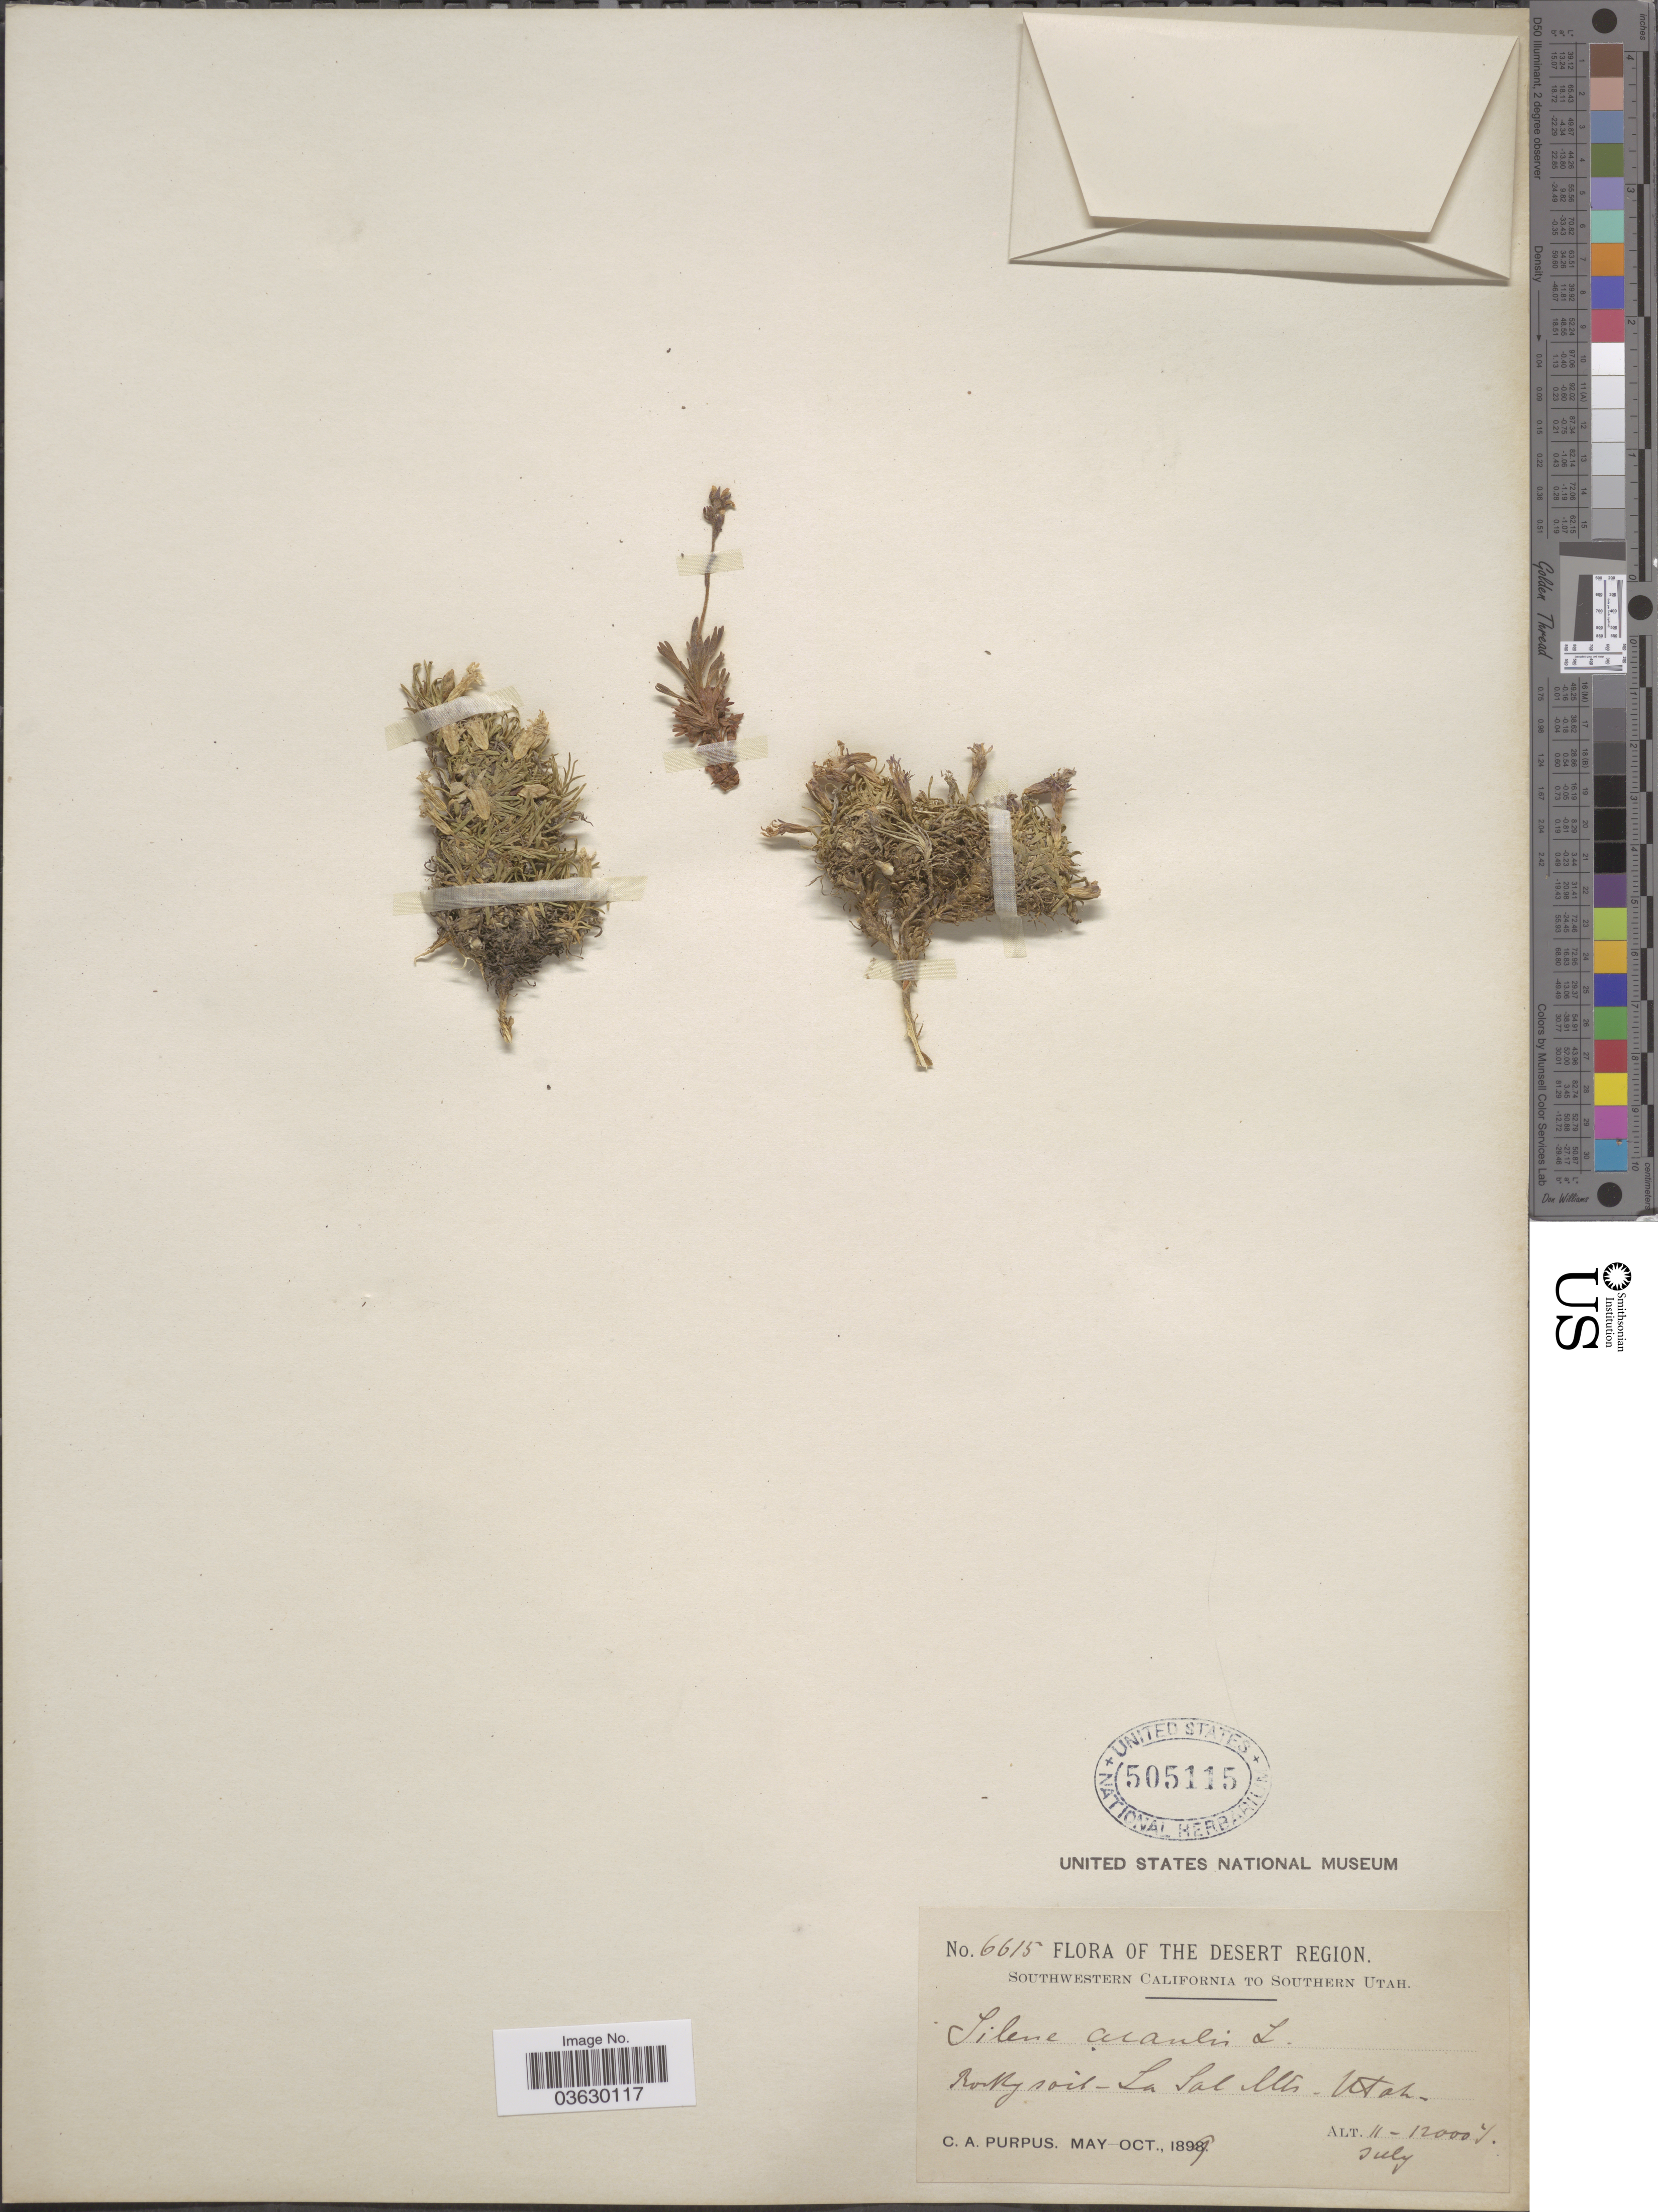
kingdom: Plantae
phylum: Tracheophyta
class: Magnoliopsida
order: Caryophyllales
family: Caryophyllaceae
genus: Silene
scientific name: Silene acaulis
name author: (L.) Jacq.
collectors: C. A. Purpus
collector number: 6615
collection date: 1899-07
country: United States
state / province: Utah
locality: The Desert Region. Southern Utah. La Sal Mts.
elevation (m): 3353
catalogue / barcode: US 505115